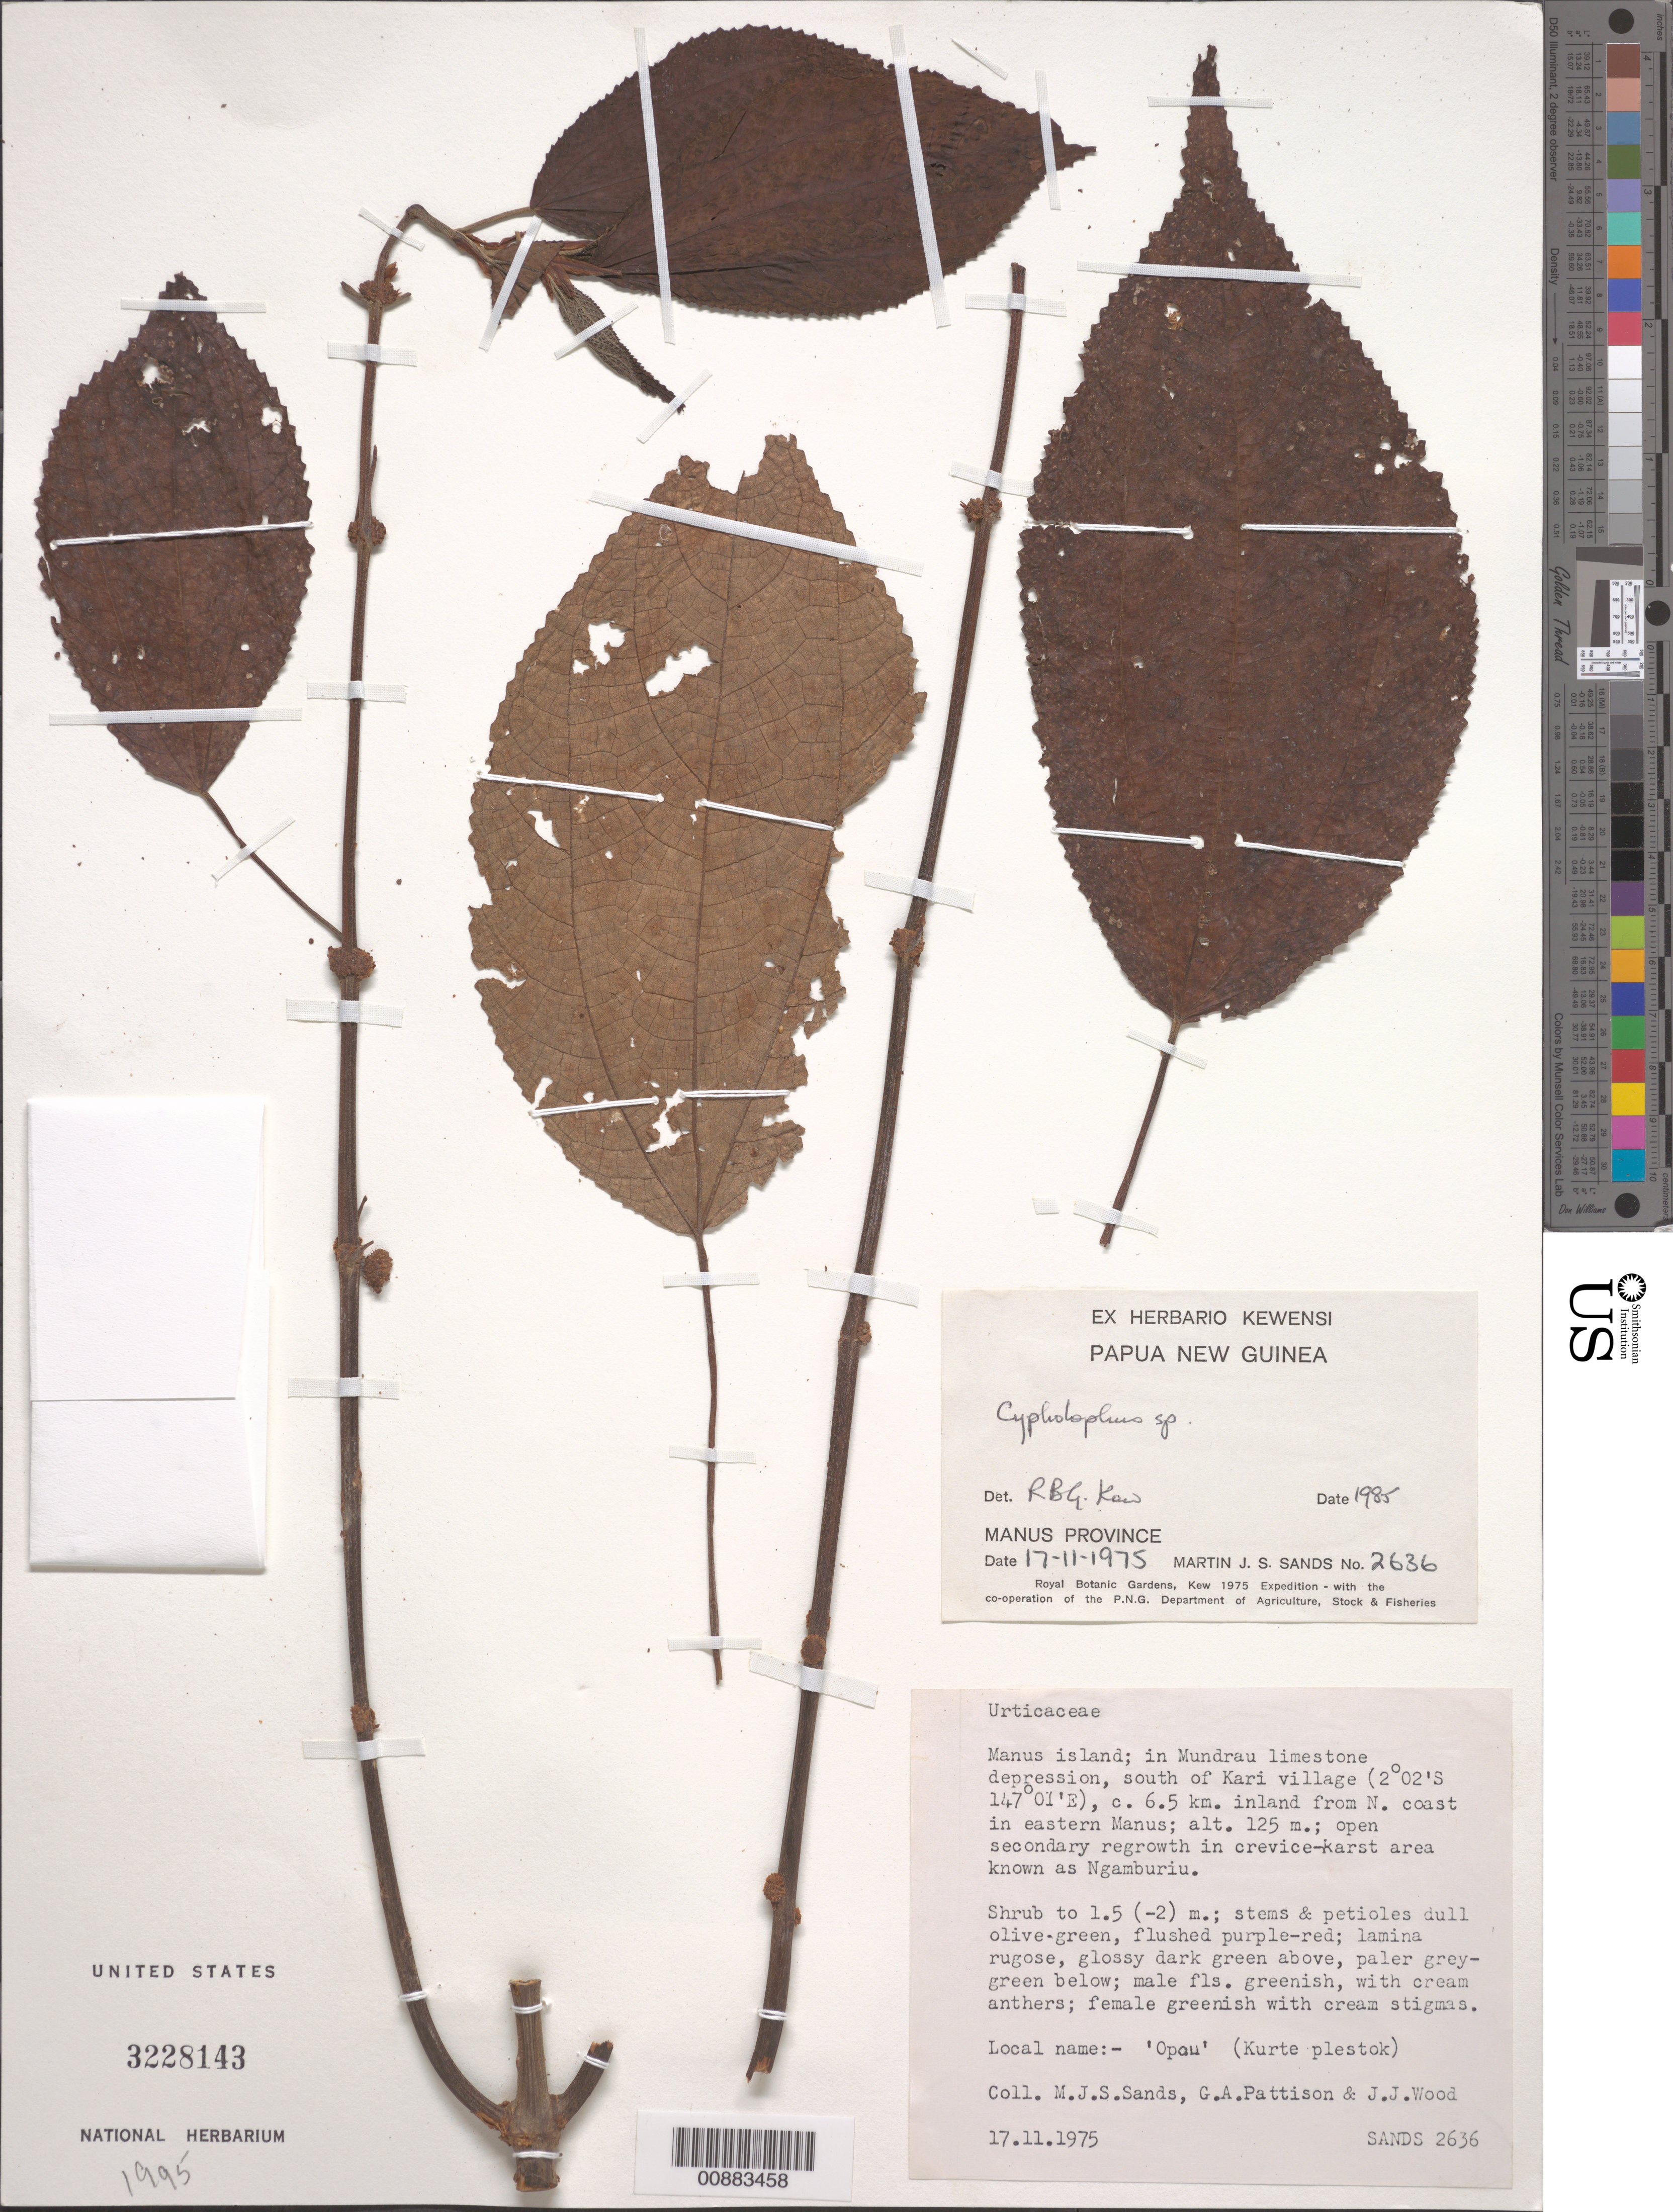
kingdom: Plantae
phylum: Tracheophyta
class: Magnoliopsida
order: Rosales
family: Urticaceae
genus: Pouzolzia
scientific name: Pouzolzia sp.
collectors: M. Sands, G. Pattison & J. Wood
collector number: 2636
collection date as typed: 17 Nov 1975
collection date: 1975-11-17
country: Papua New Guinea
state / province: Manus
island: New Guinea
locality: in Mundrau limestone depression, south of Kari village, ca. 6.5 m inland from the north coast in eastern manus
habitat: open secondary regrowth in crevace karst area known as Ngamburiu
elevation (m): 125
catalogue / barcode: US 3228143